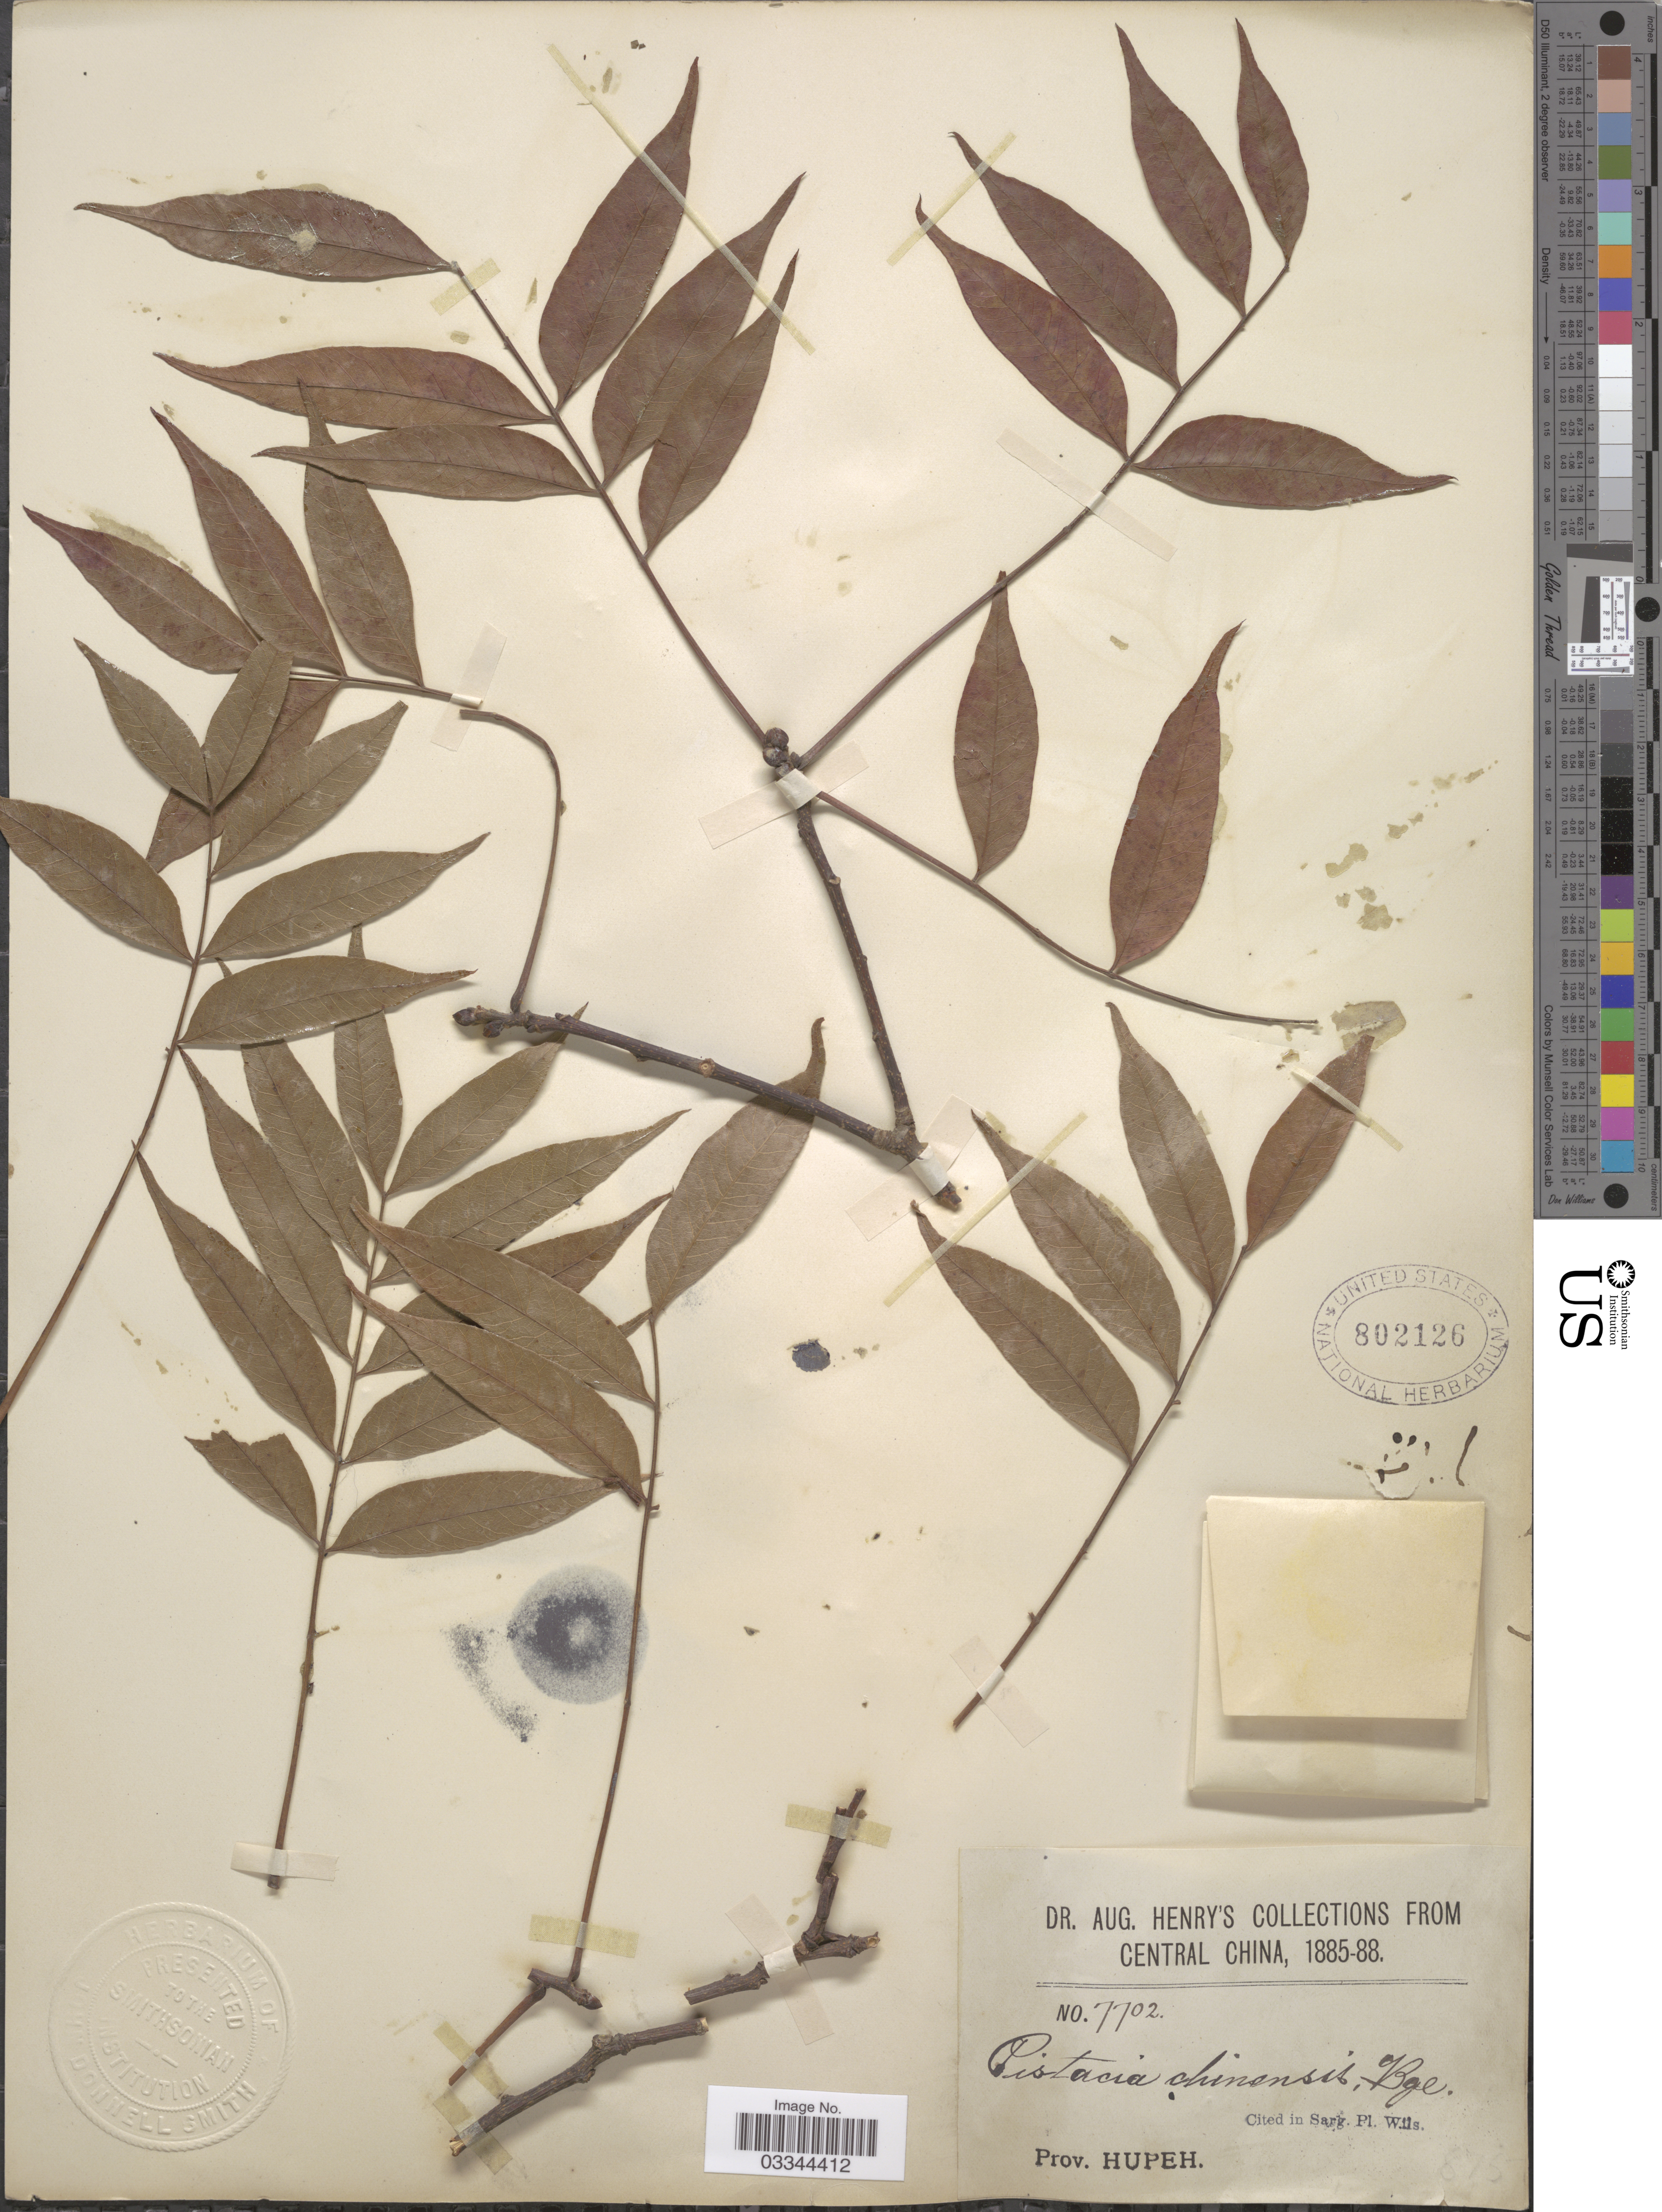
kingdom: Plantae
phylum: Tracheophyta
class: Magnoliopsida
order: Sapindales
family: Anacardiaceae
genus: Pistacia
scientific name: Pistacia chinensis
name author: Bunge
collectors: A. Henry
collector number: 7702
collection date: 1885/1888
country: China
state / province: Hubei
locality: Central China. Prov. Hupeh.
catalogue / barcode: US 802126